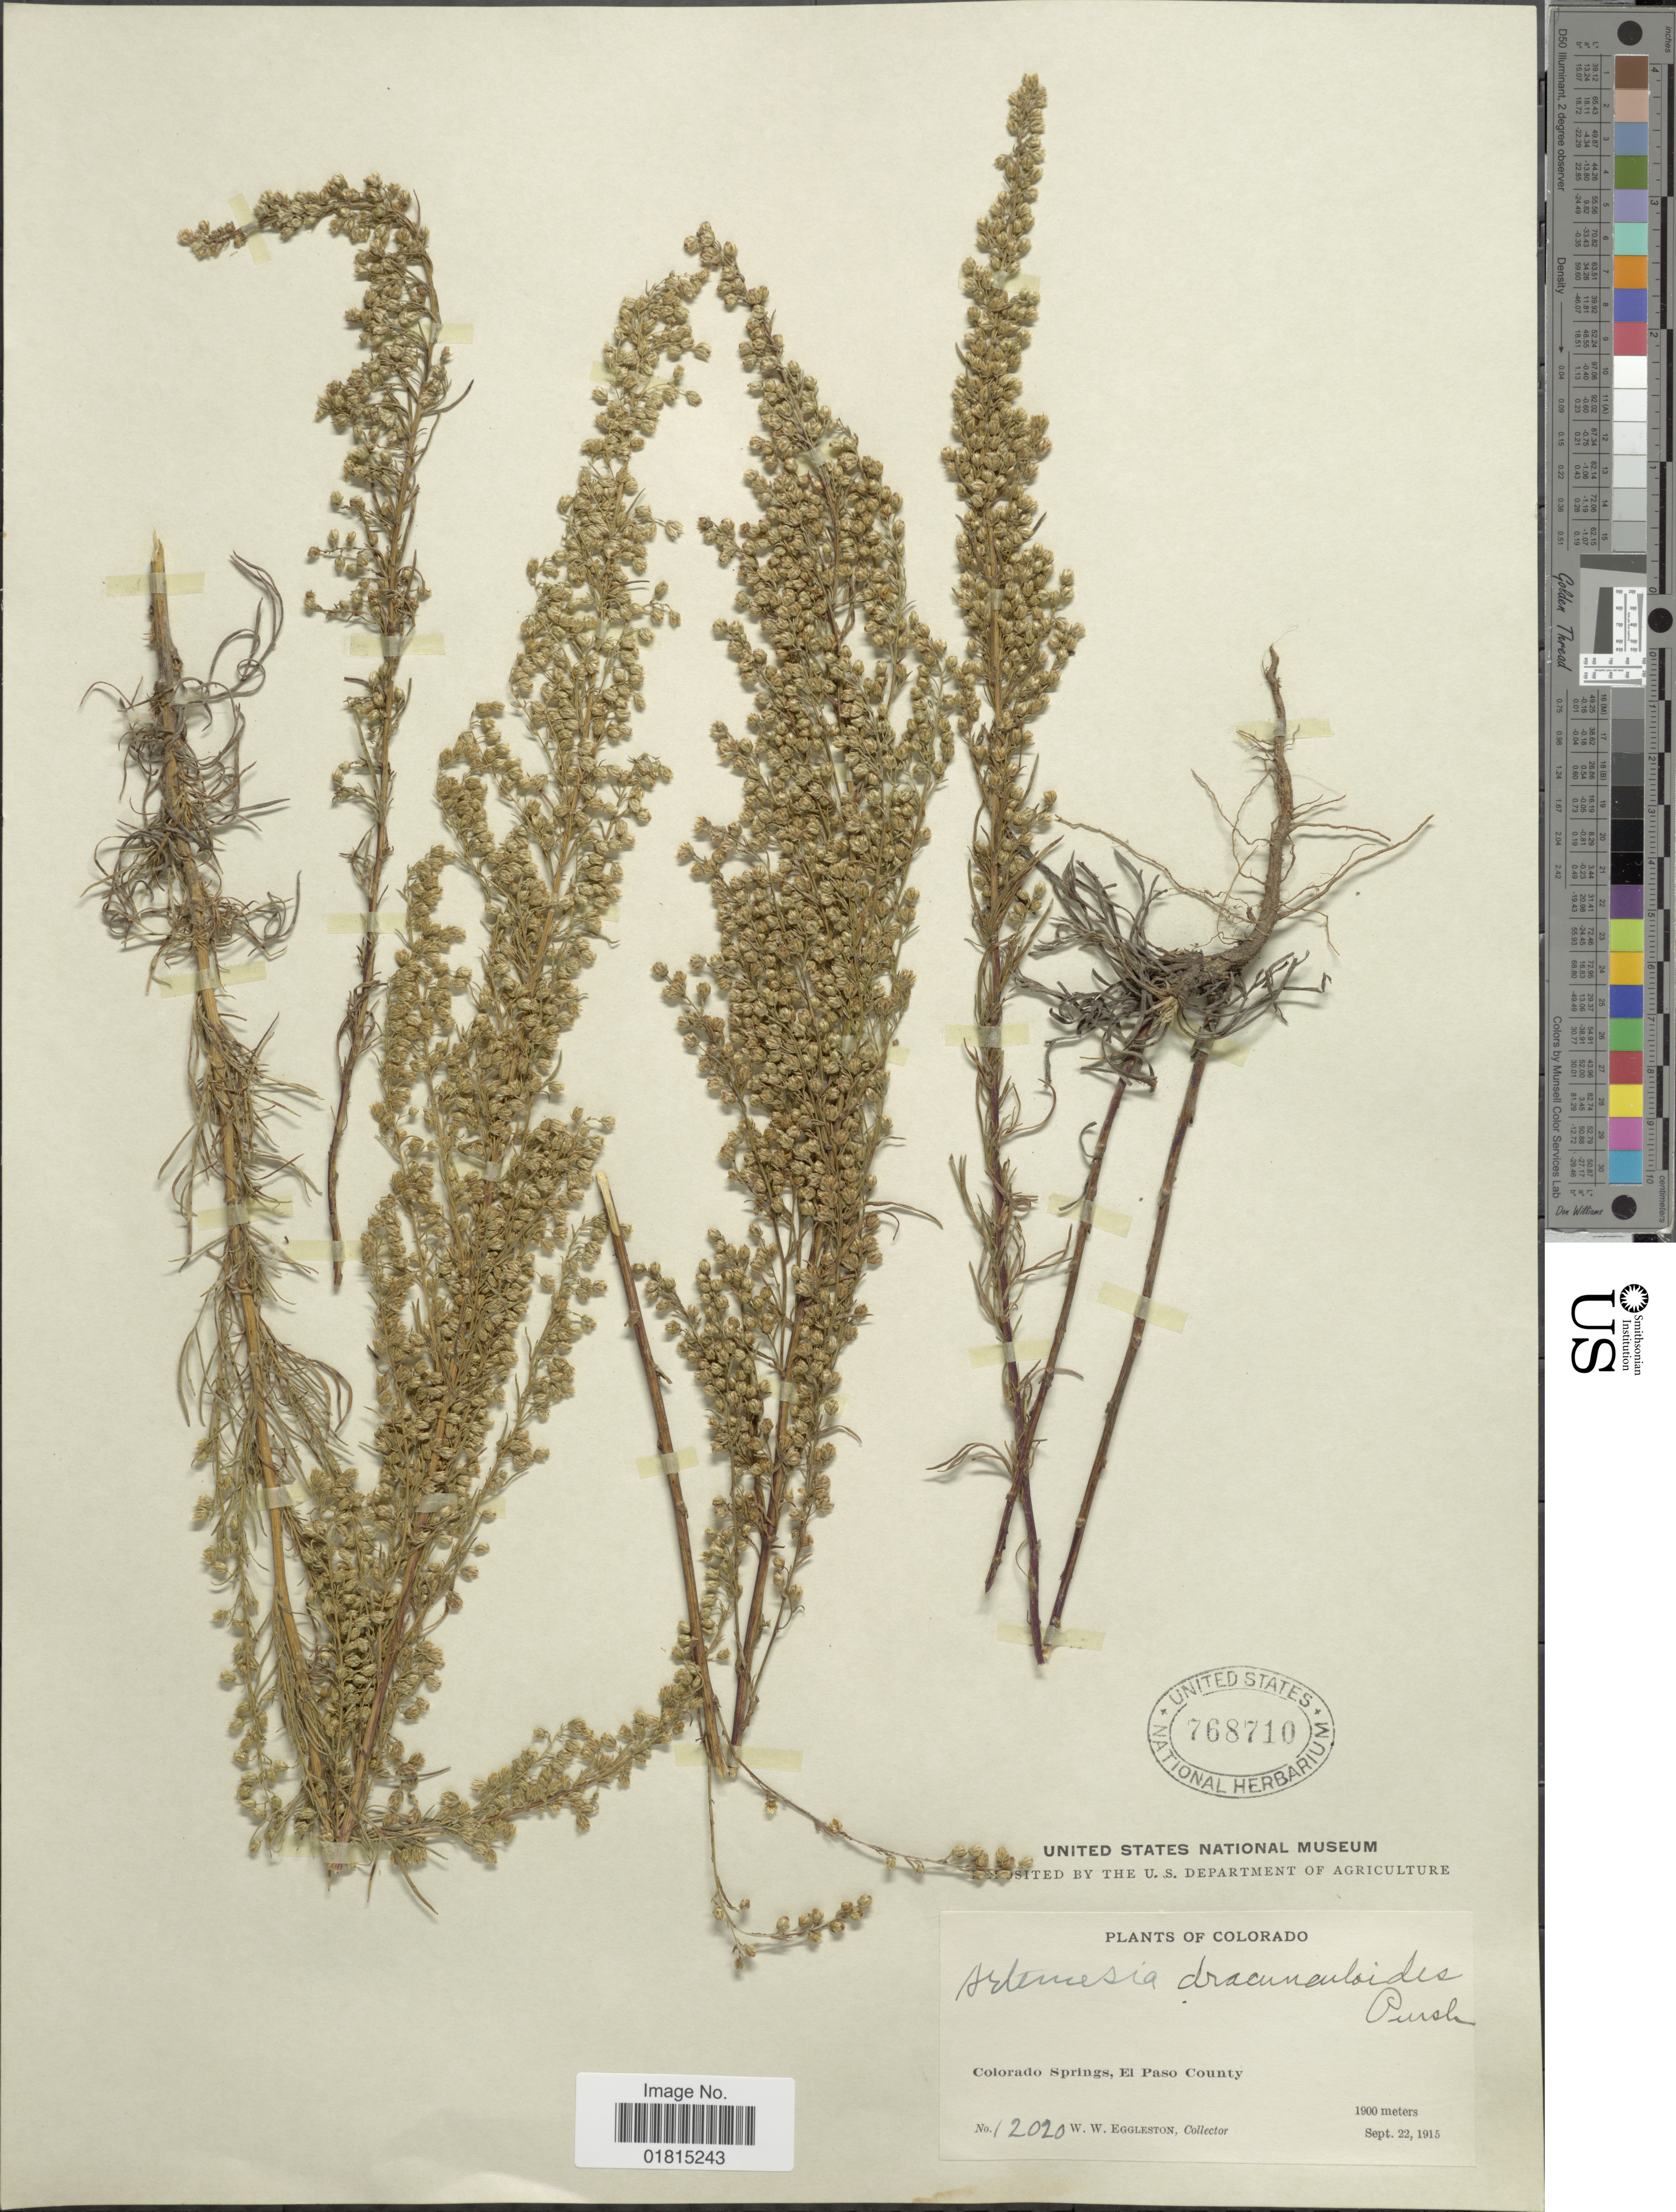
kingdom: Plantae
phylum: Tracheophyta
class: Magnoliopsida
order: Asterales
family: Asteraceae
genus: Artemisia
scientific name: Artemisia dracunculoides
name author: Pursh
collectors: W. W. Eggleston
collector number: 12020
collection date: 1915-09-22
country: United States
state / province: Colorado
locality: Colorado Springs, El Paso County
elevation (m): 1900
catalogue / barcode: US 768710